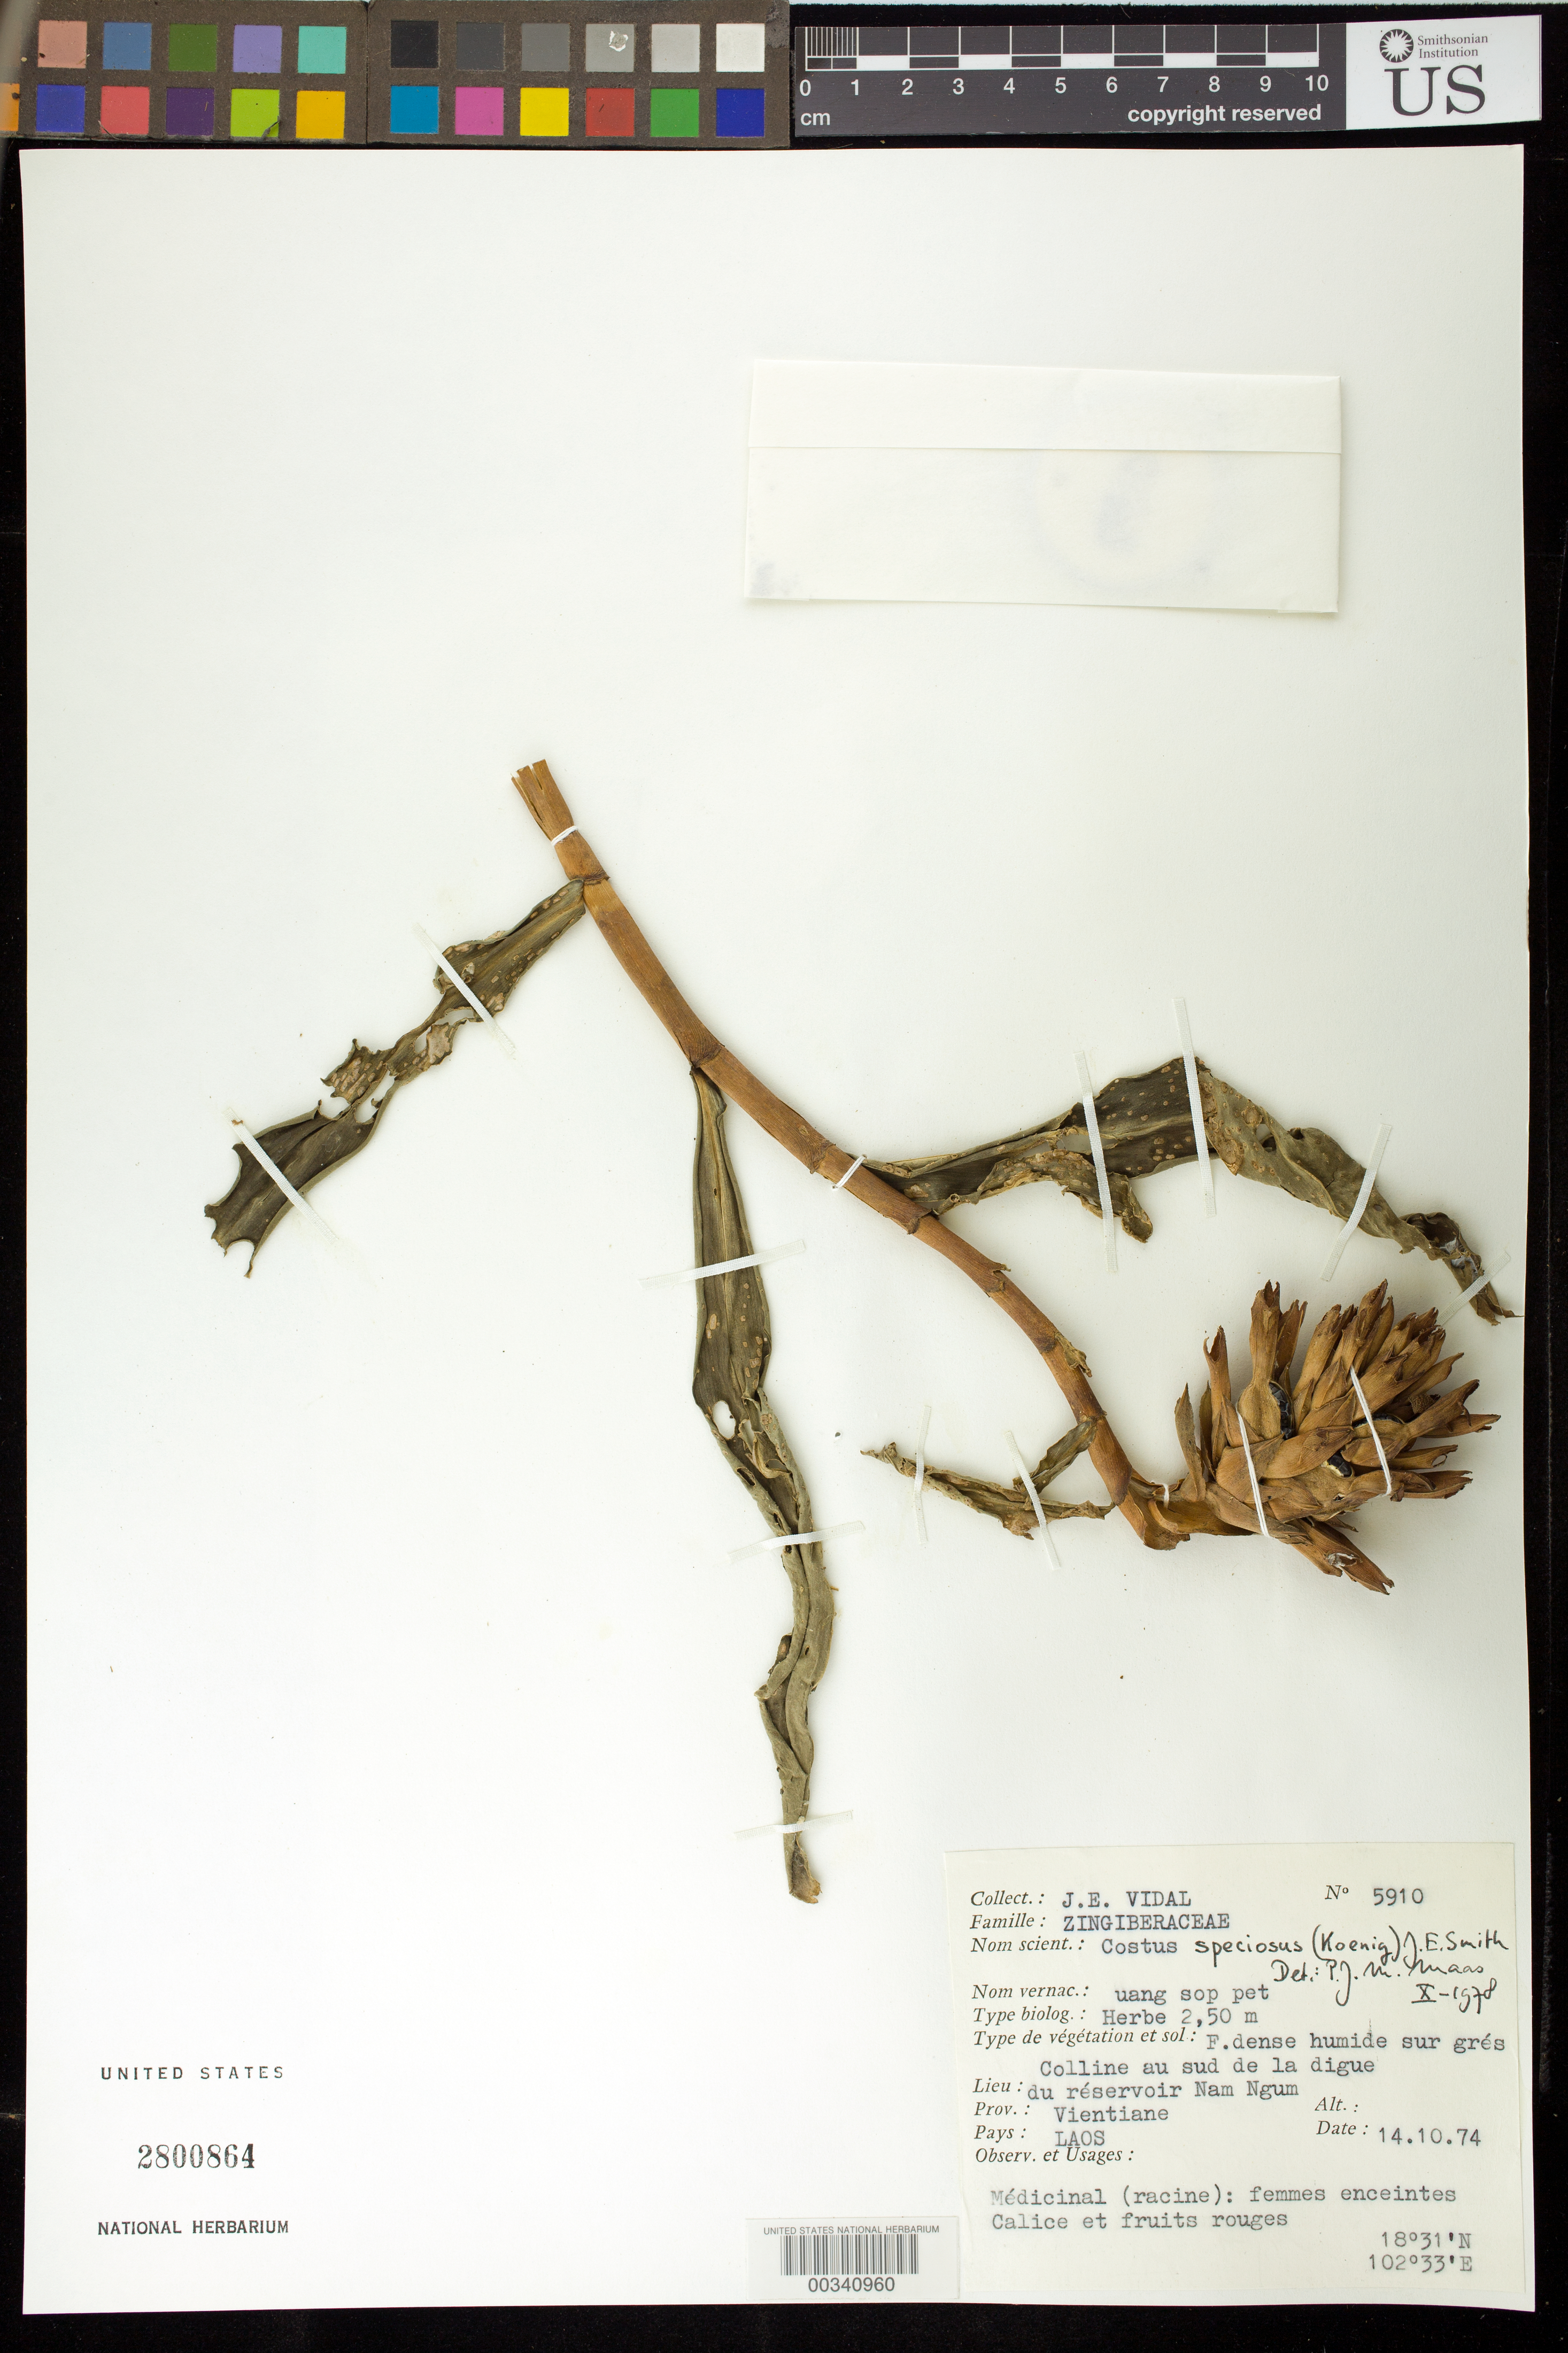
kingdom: Plantae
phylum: Tracheophyta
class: Liliopsida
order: Zingiberales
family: Costaceae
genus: Hellenia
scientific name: Hellenia speciosa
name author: (J. Koenig) S.R. Dutta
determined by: (US) Smithsonian Institution - National Museum of Natural History - Department of Botany (UNITED STATES)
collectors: J. E. Vidal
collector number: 5910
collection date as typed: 14 Oct 1974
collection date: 1974-10-14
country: Laos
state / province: Viangchan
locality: Prov Vientiane, colline au sud de la digue du reservoir Nam Ngum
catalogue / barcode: US 2800864